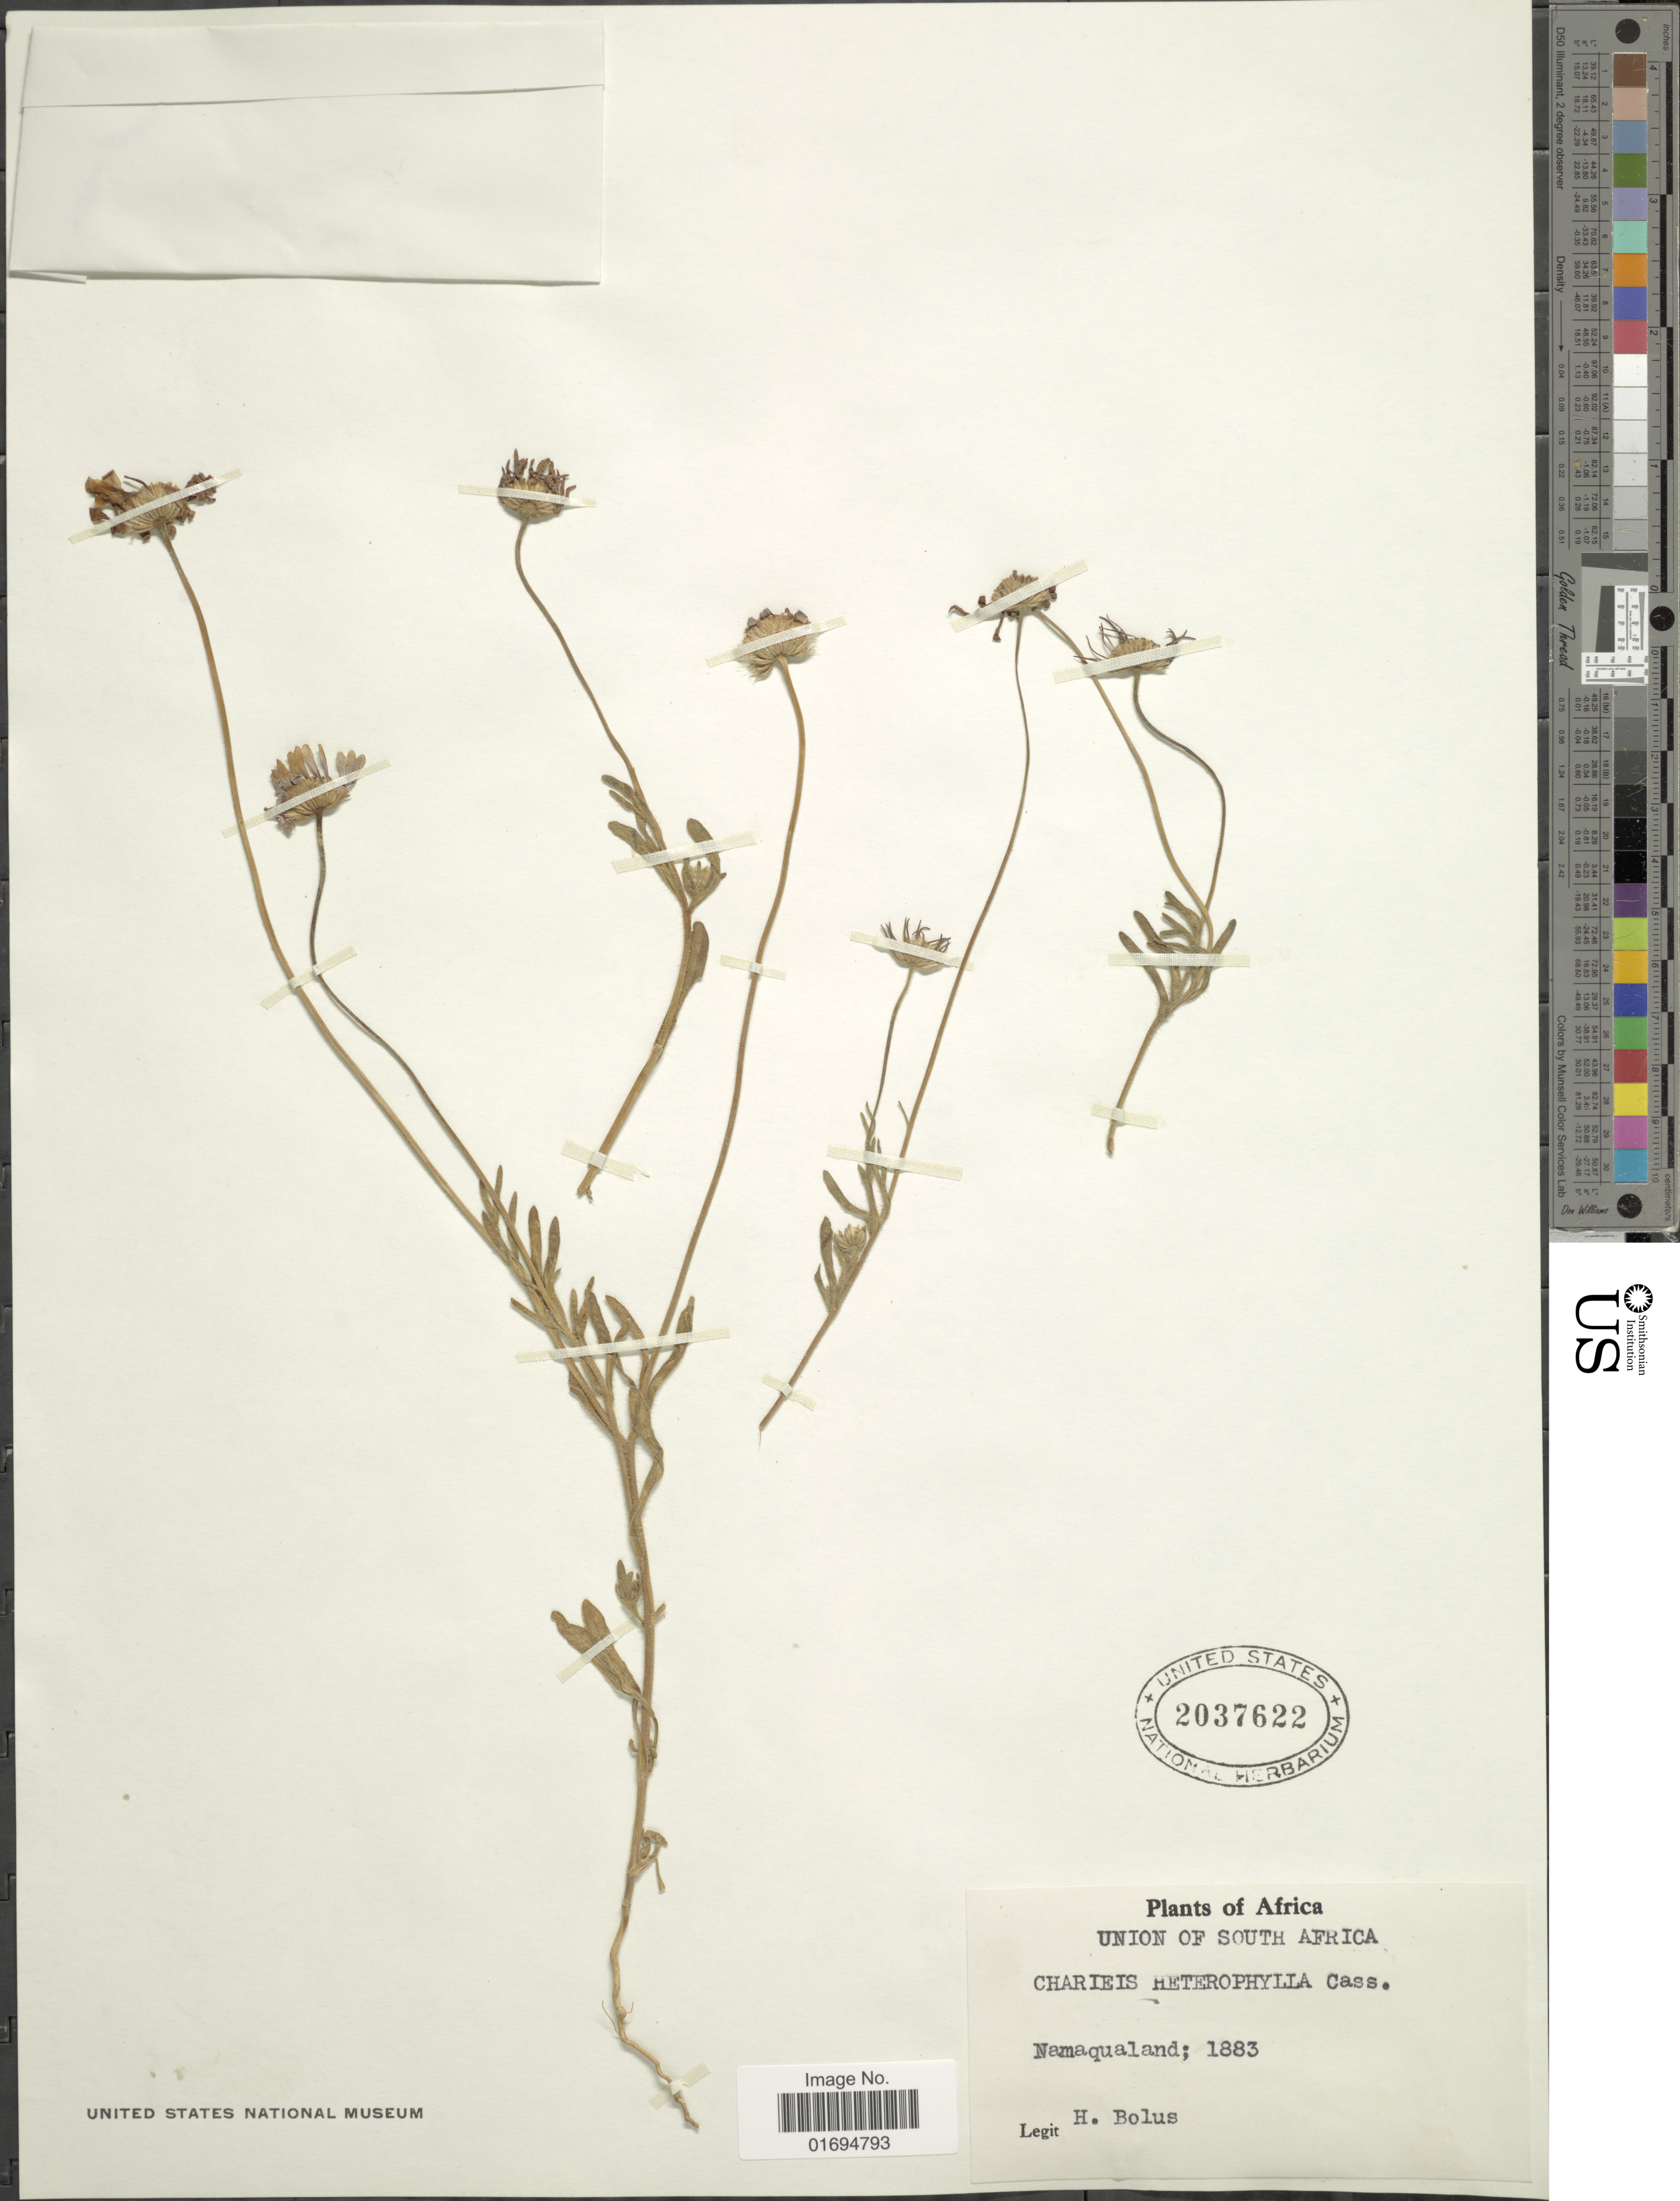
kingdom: Plantae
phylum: Tracheophyta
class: Magnoliopsida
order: Asterales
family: Asteraceae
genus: Felicia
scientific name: Felicia heterophylla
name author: (Cass.) Grau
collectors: H. Bolus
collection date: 1883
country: South Africa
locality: Union of South Africa, Namaqualand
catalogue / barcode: US 2037622